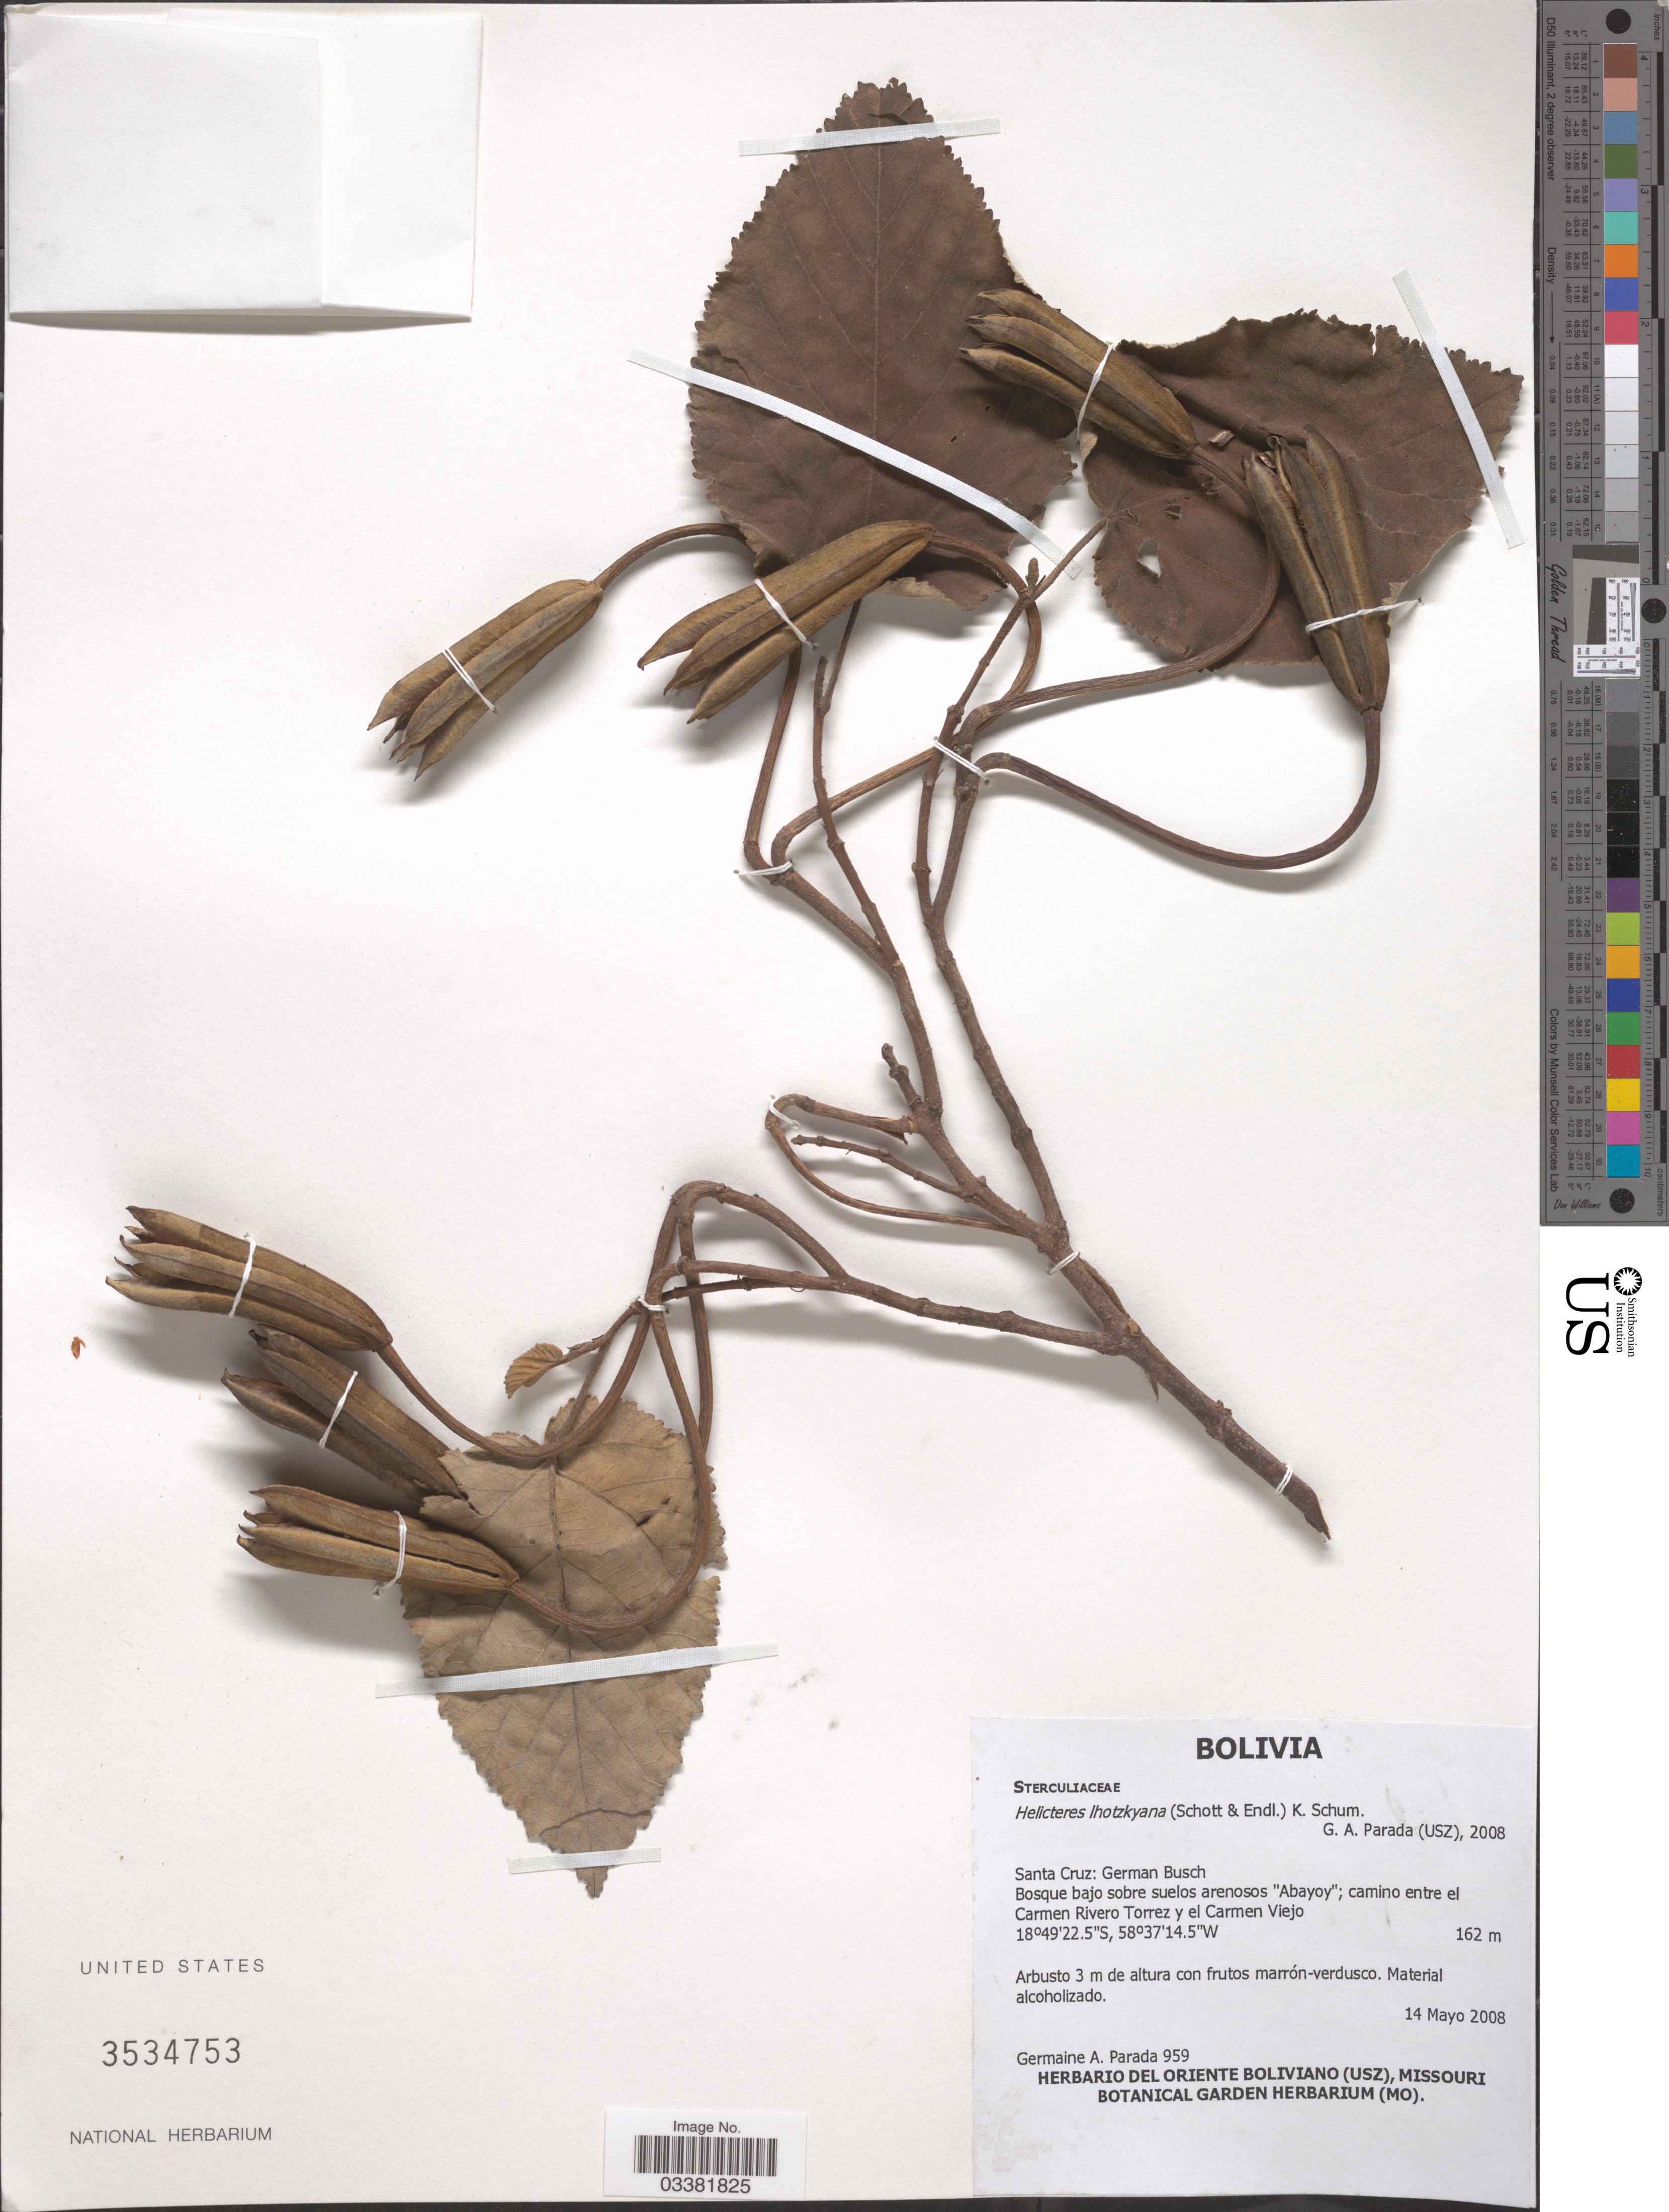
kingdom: Plantae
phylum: Tracheophyta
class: Magnoliopsida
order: Malvales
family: Malvaceae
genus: Helicteres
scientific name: Helicteres lhotzkyana var. lhotzkyana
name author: K. Schum.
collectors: G. Parada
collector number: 959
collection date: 2008-05-14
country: Bolivia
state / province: Santa Cruz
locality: German Busch. Bosque bajo sobre suelos arenosos "Abayoy"; camino entre el Carmen Rivero Torrez y el Carmen Viejo.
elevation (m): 162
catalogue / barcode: US 3534753